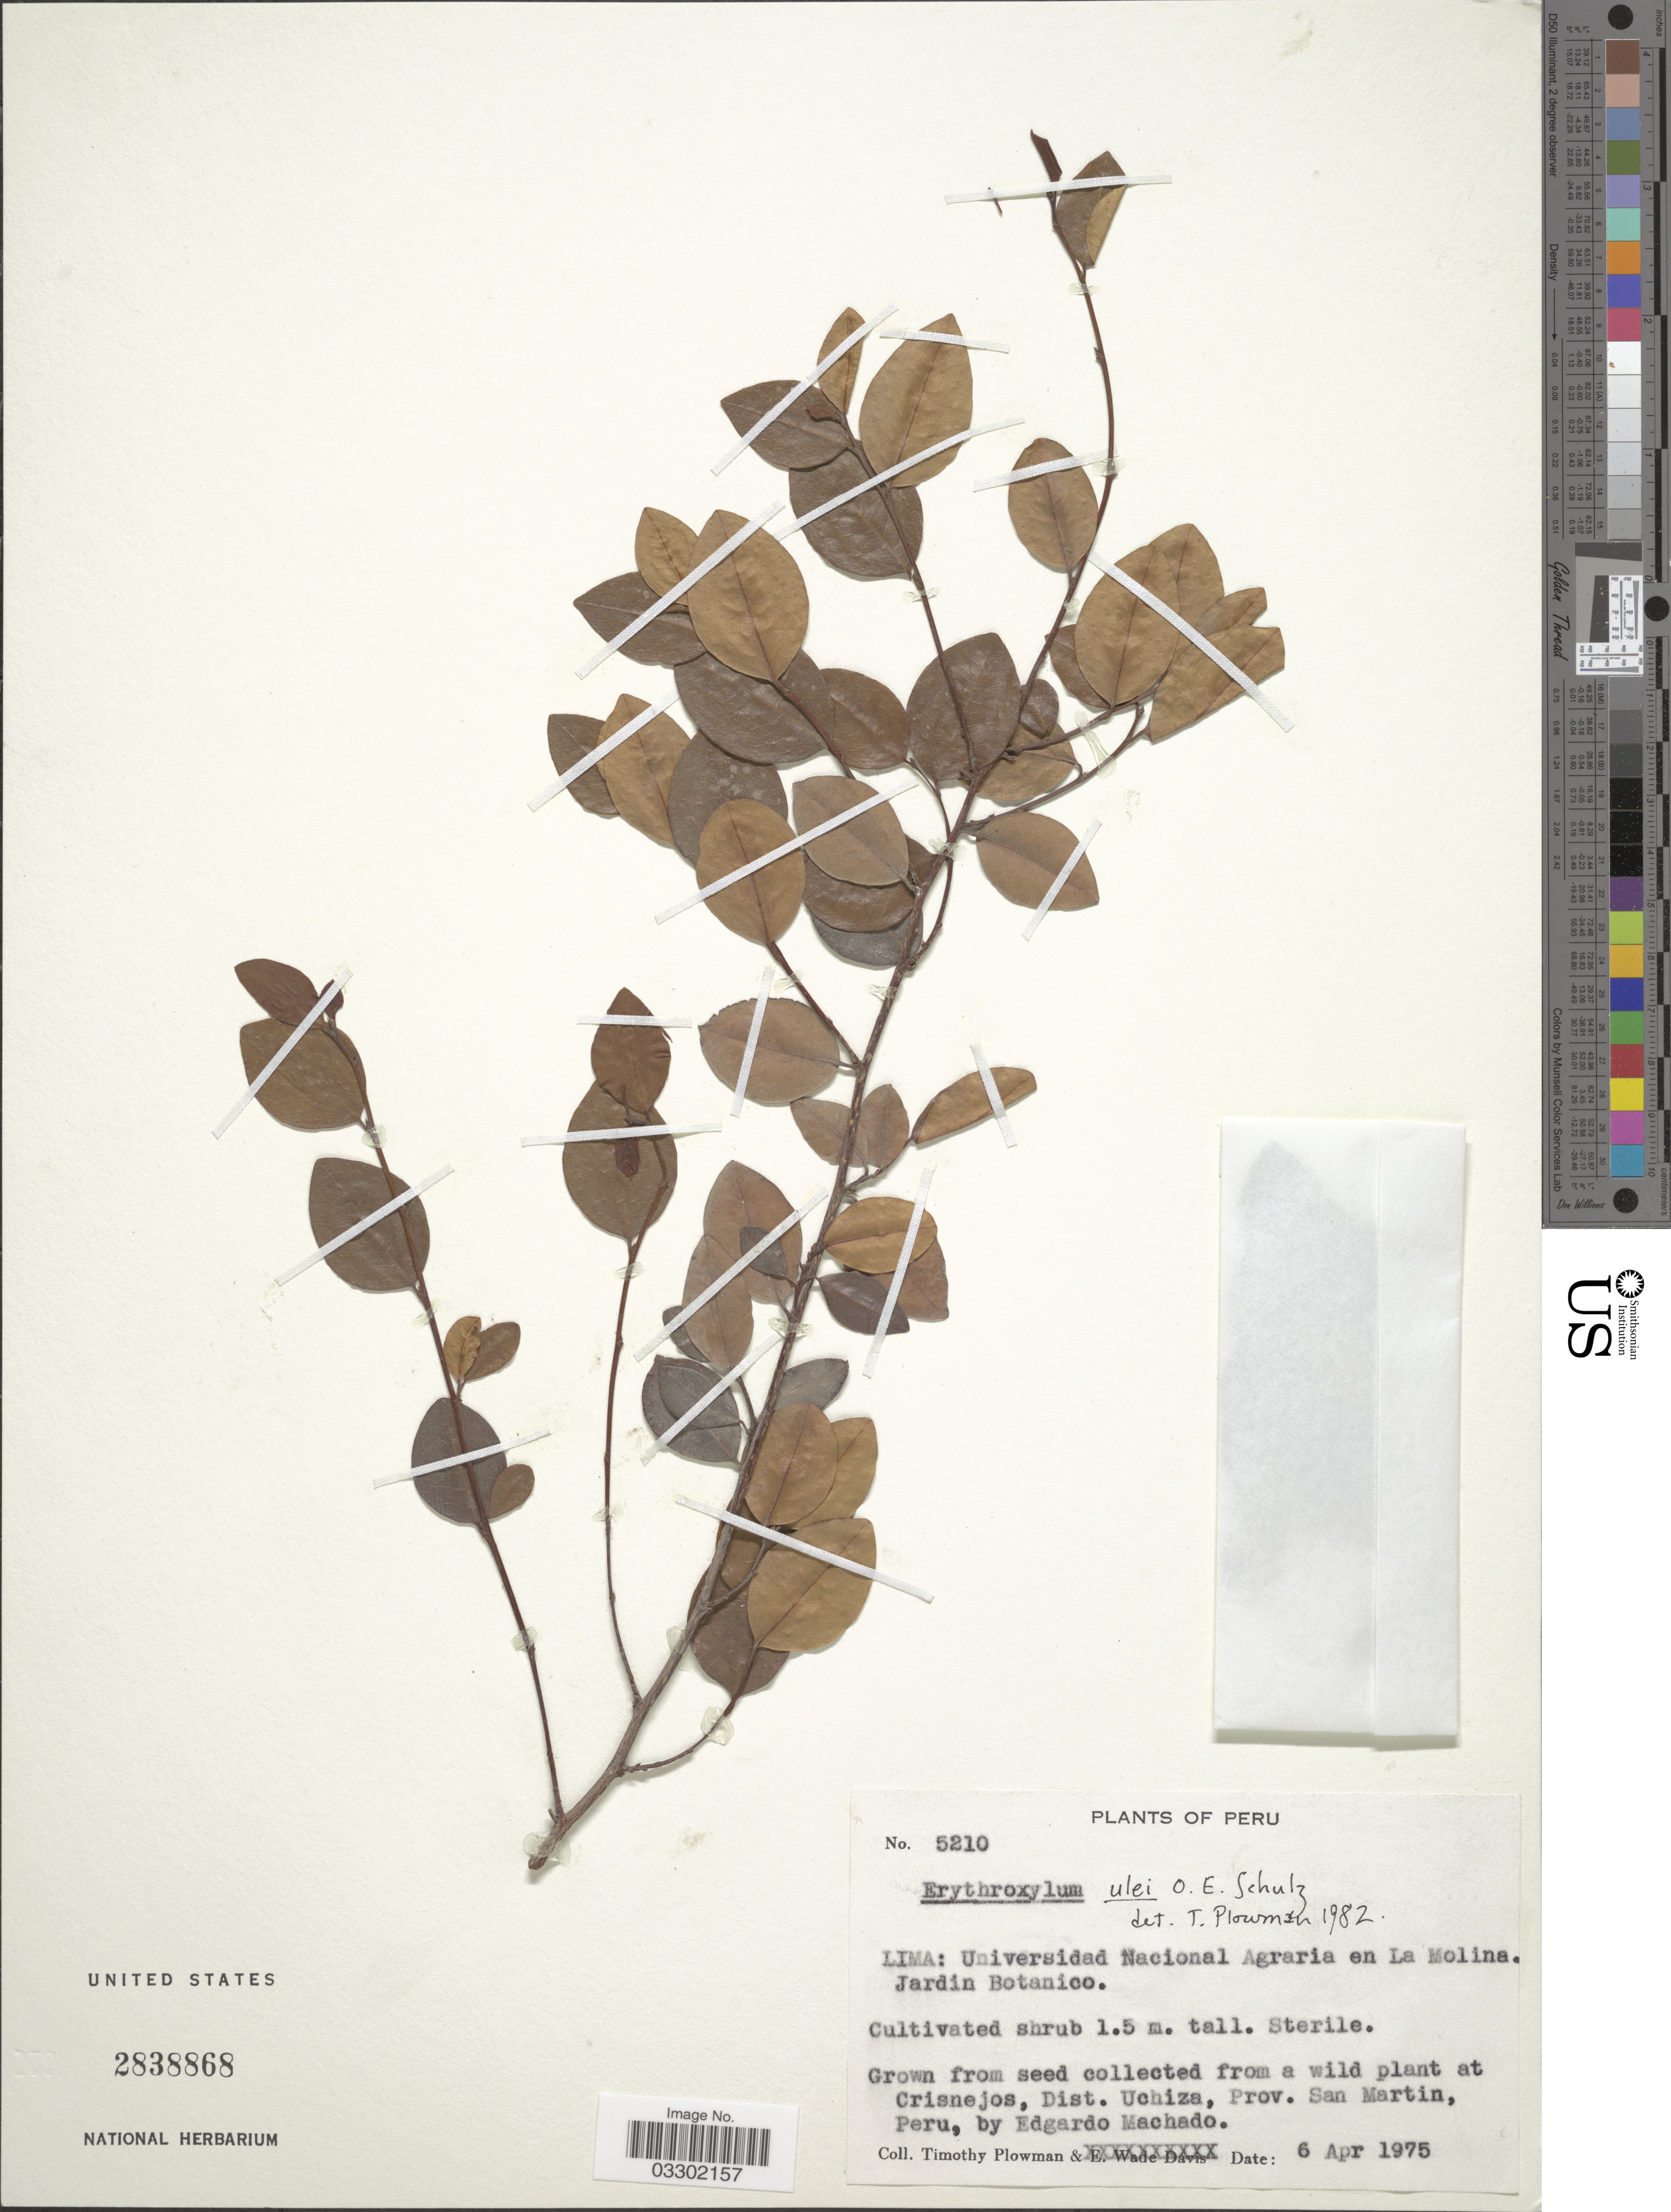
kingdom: Plantae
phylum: Tracheophyta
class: Magnoliopsida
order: Malpighiales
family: Erythroxylaceae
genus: Erythroxylum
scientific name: Erythroxylum ulei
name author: O.E. Schulz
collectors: T. Plowman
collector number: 5210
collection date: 1975-04-06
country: Peru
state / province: Lima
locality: Universidad Nacional Agraria en La Molina. Jardin Botanico.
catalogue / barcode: US 2838868